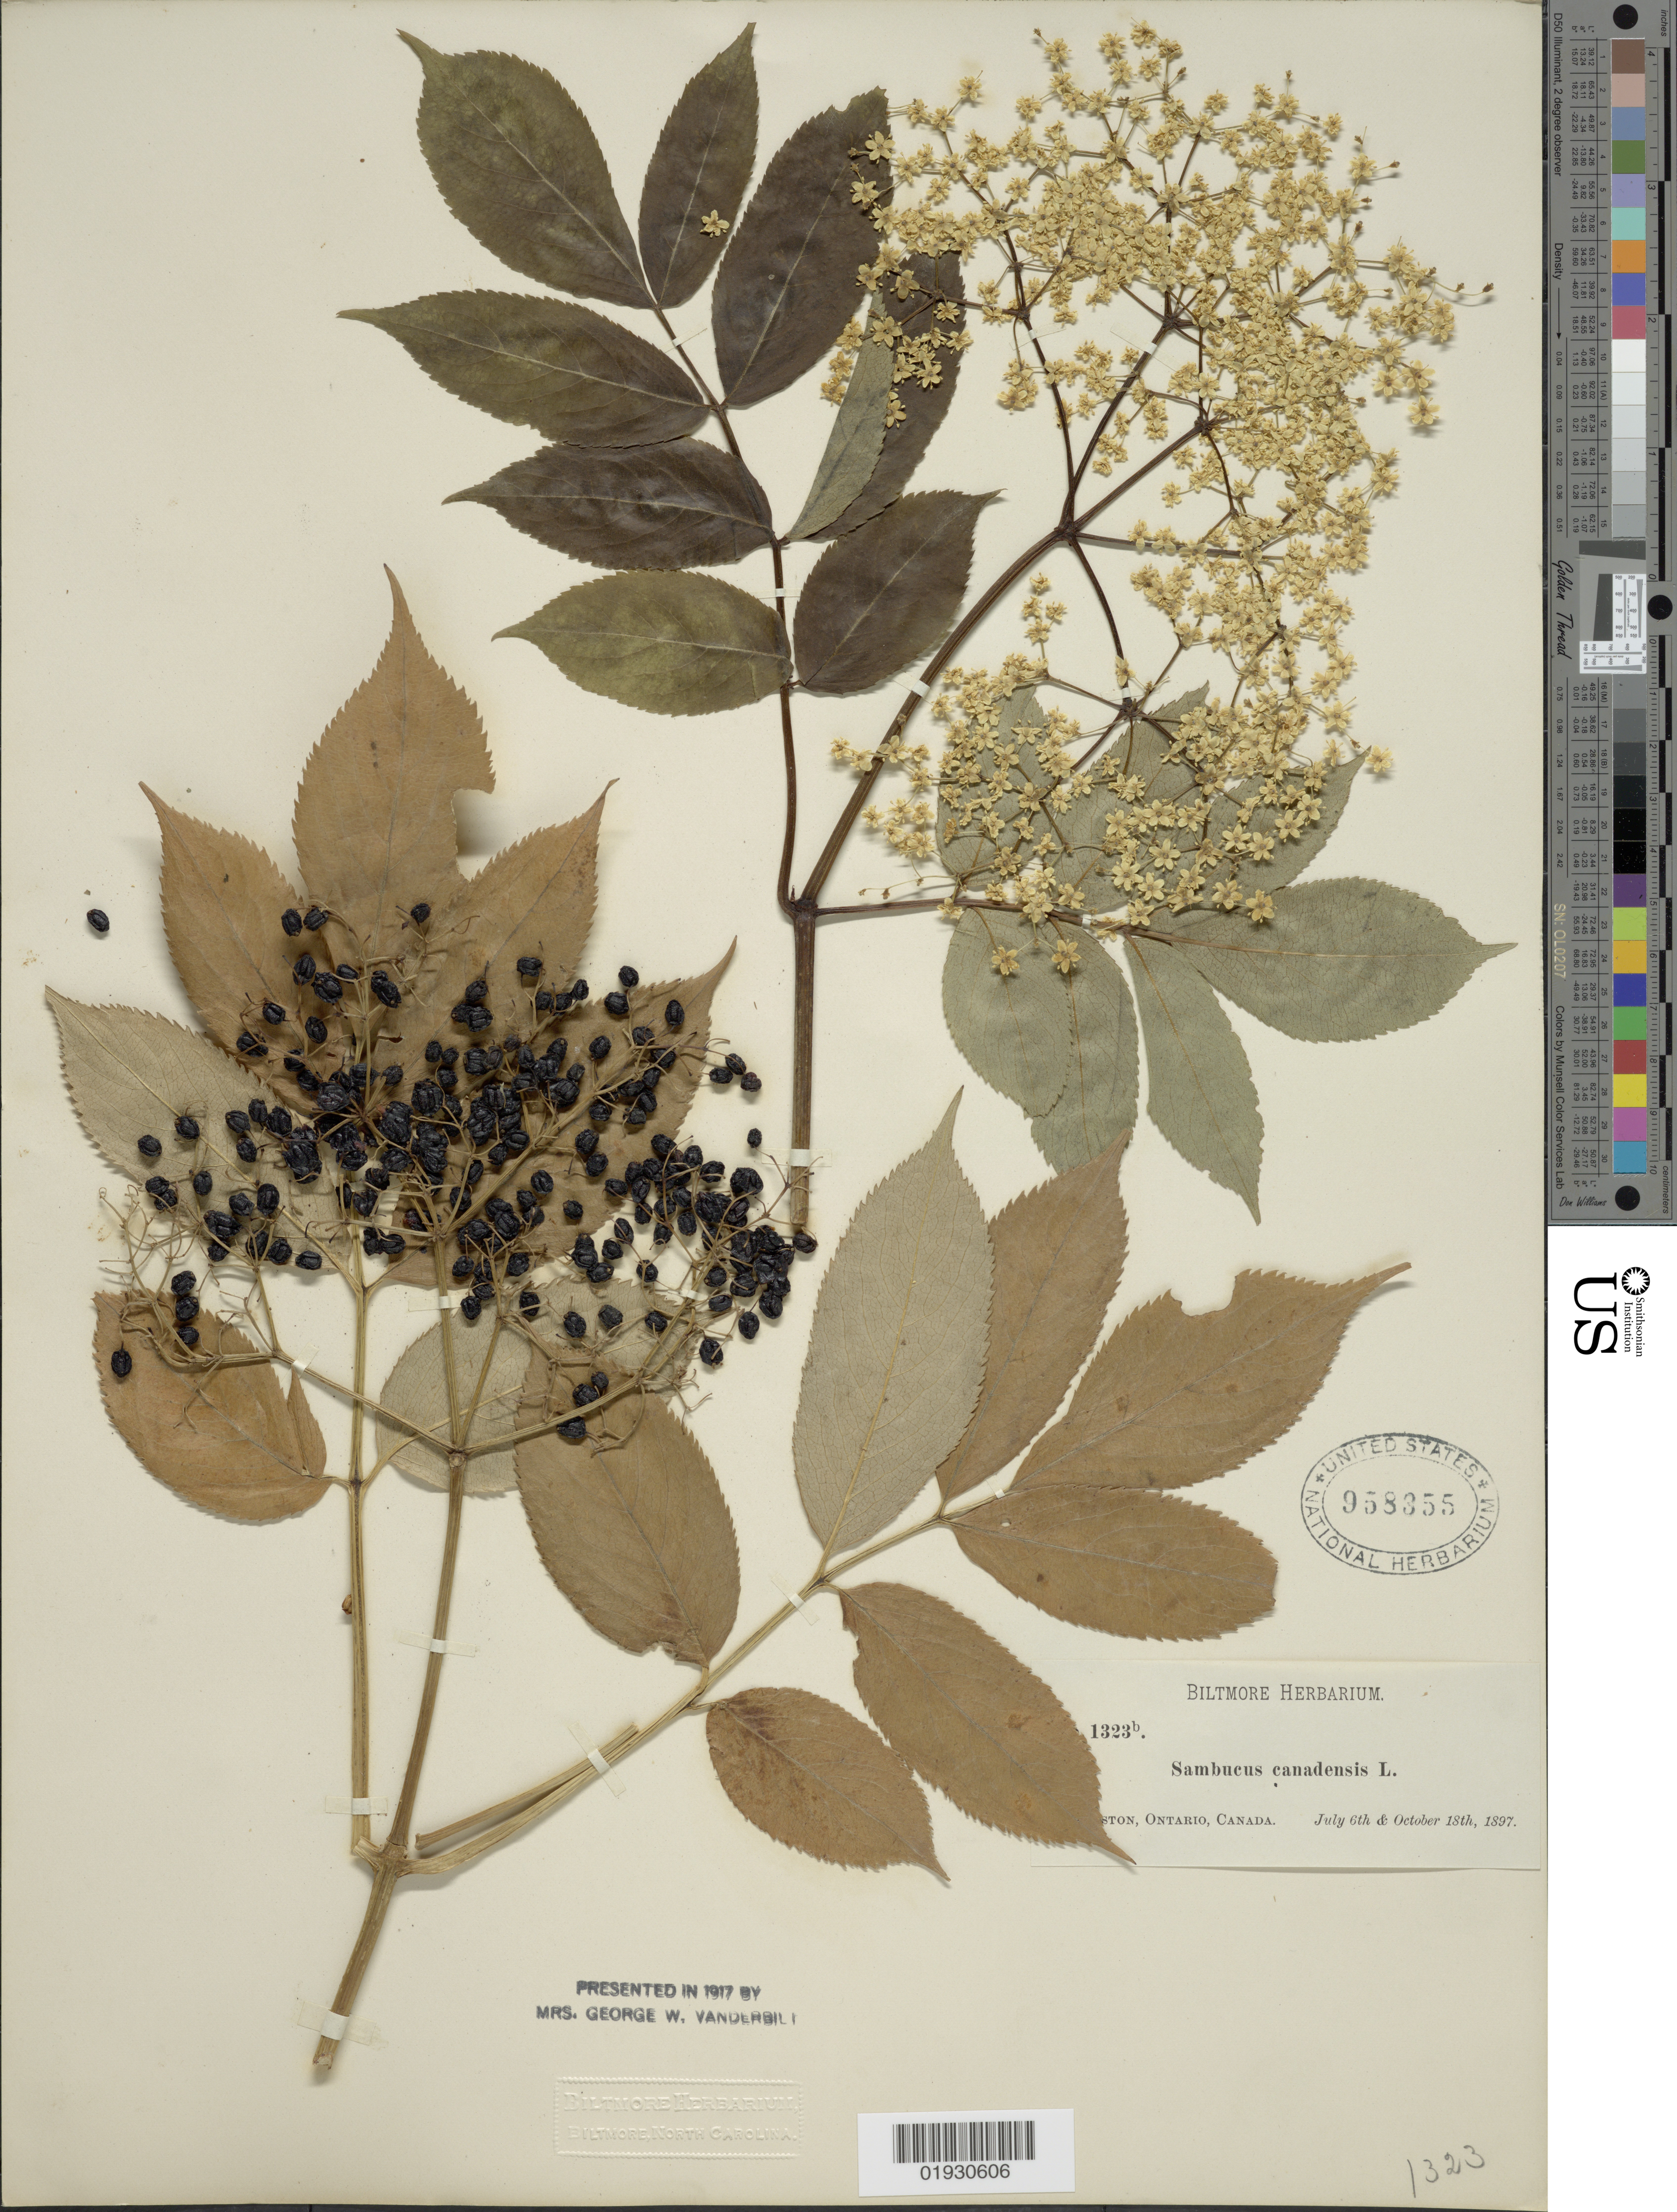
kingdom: Plantae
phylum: Tracheophyta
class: Magnoliopsida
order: Dipsacales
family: Viburnaceae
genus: Sambucus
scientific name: Sambucus canadensis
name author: L.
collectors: ex herb. Biltmore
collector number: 1323b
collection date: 1897-07-06/1897-10-18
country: Canada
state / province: Ontario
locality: [illegible text]ston.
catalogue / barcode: US 958355